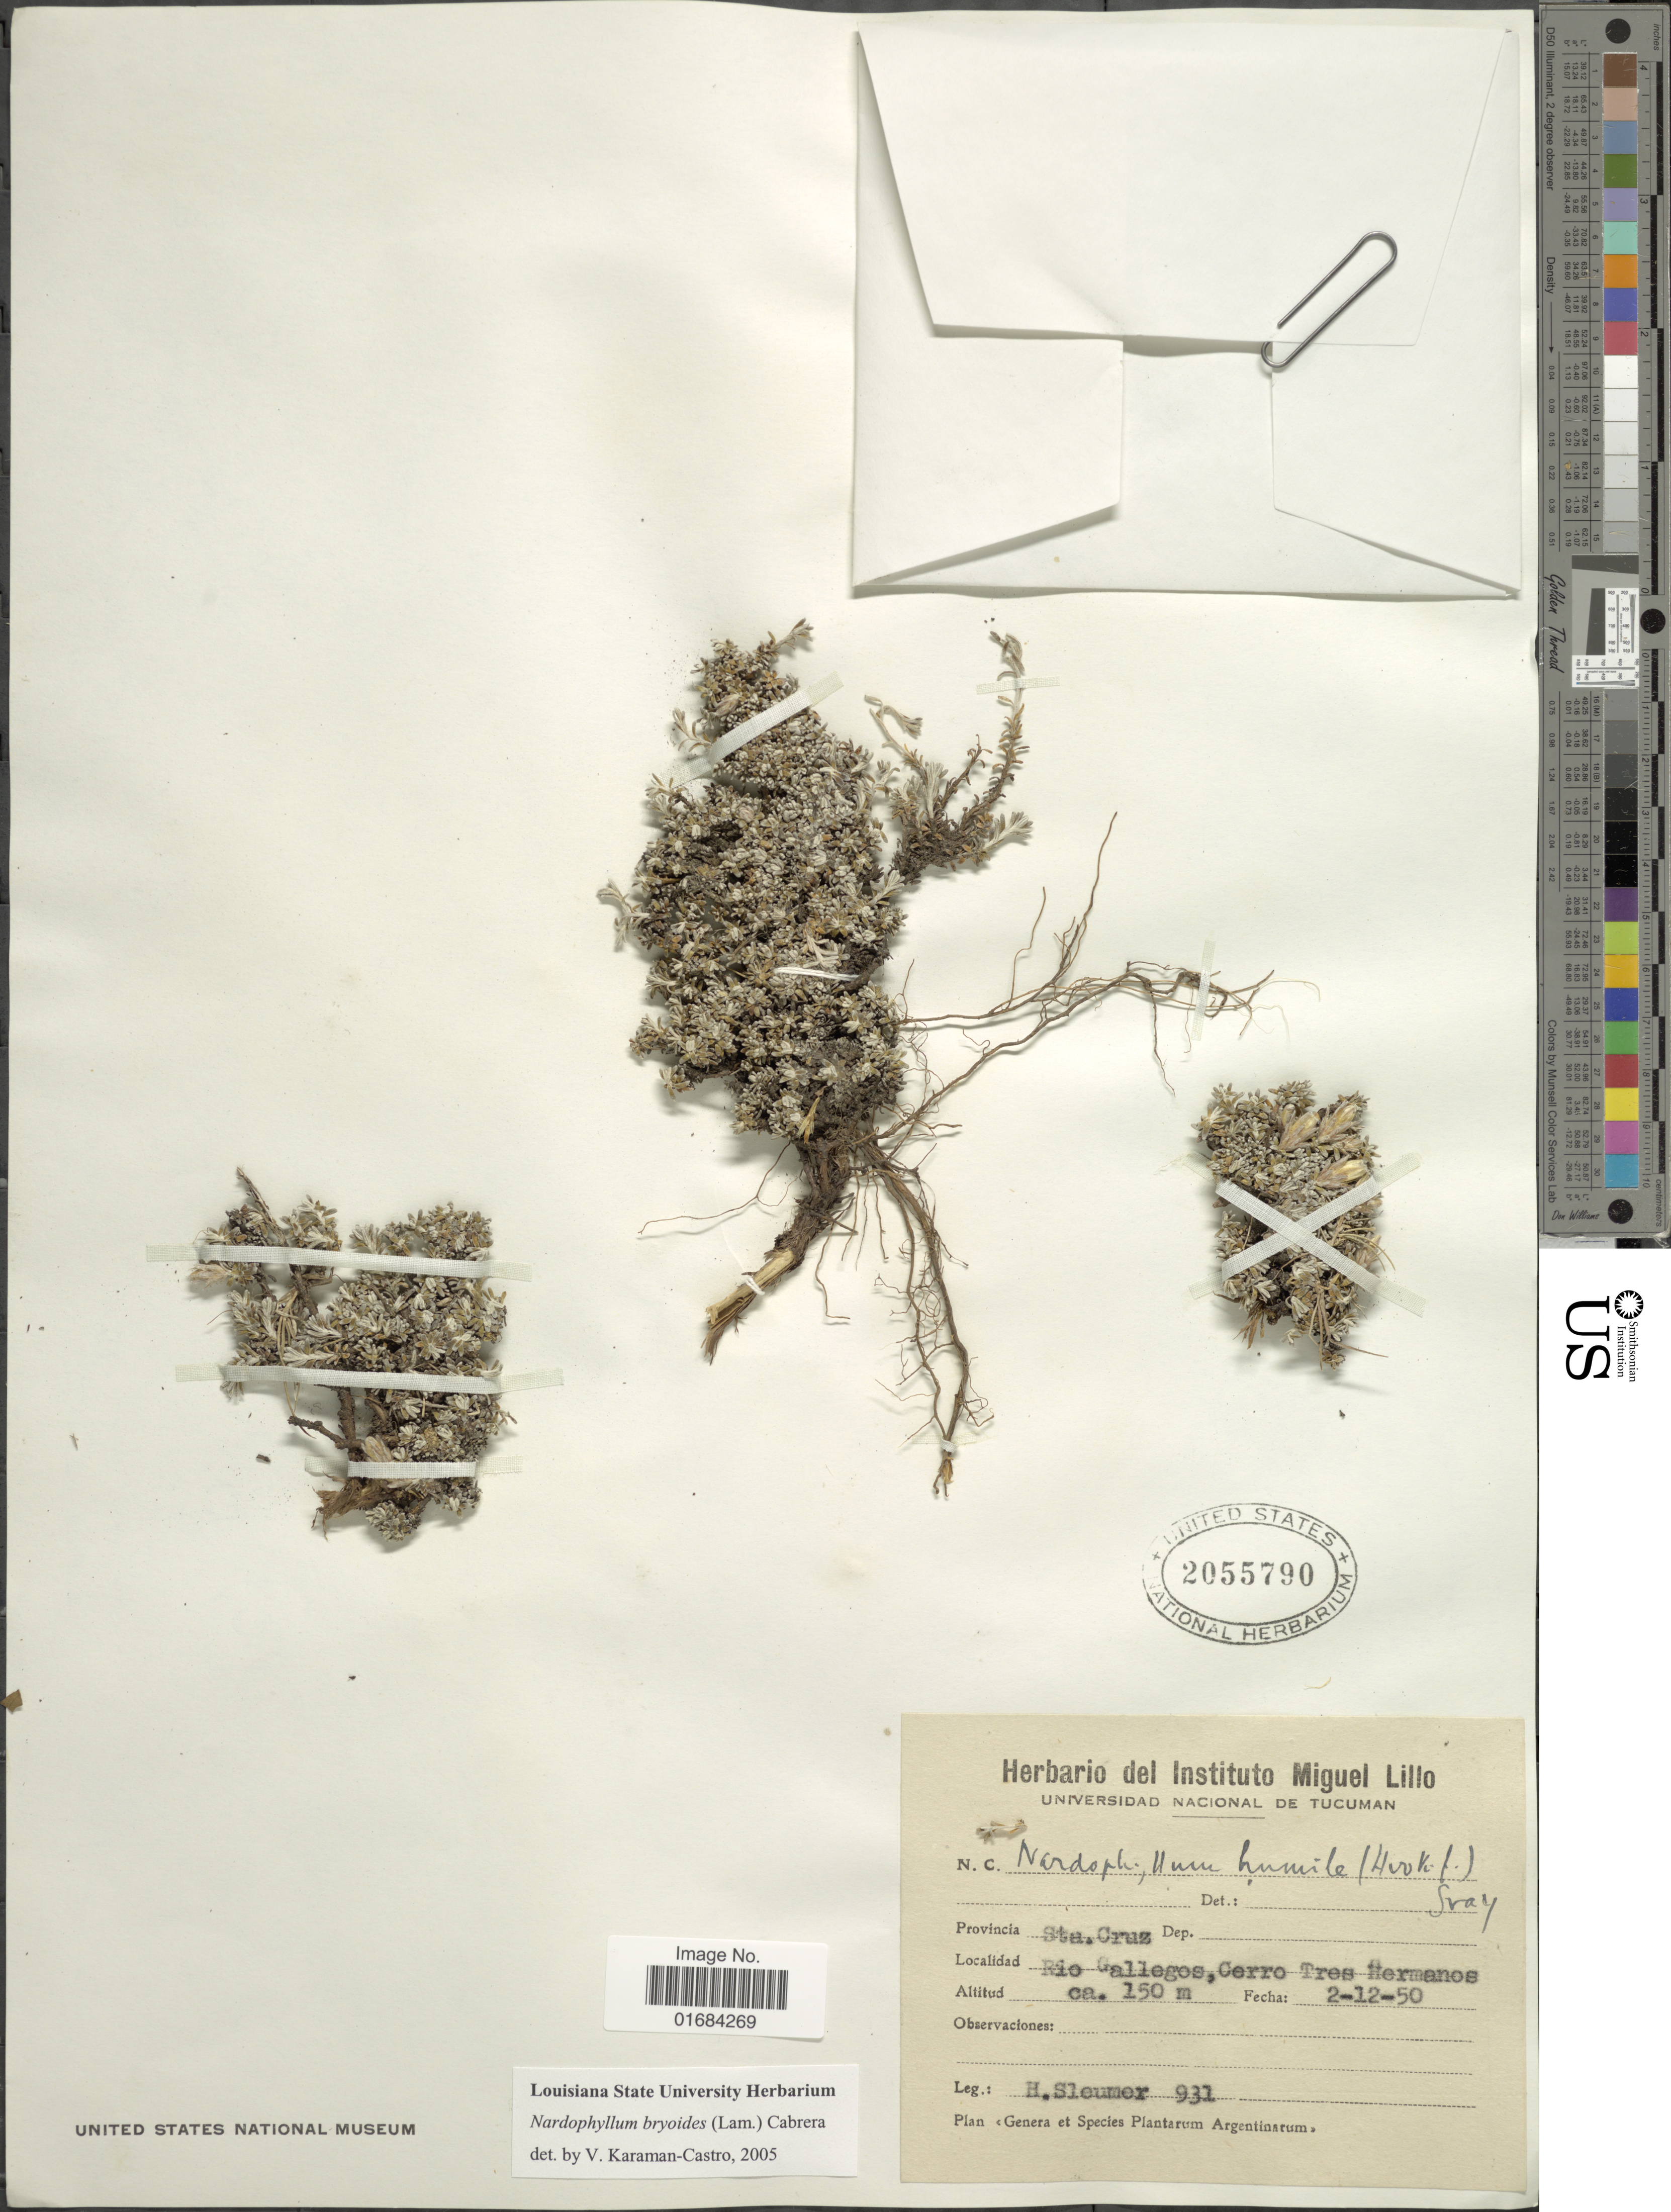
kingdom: Plantae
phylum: Tracheophyta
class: Magnoliopsida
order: Asterales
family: Asteraceae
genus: Nardophyllum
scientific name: Nardophyllum bryoides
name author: (Lam.) Cabrera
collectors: H. O. Sleumer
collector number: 931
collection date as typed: Transcribed d/m/y: 2/12/50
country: Argentina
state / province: Santa Cruz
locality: Sta. Cruz, Rio Gallegos, Cerro Tres Hermanos.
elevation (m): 150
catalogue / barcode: US 2055790